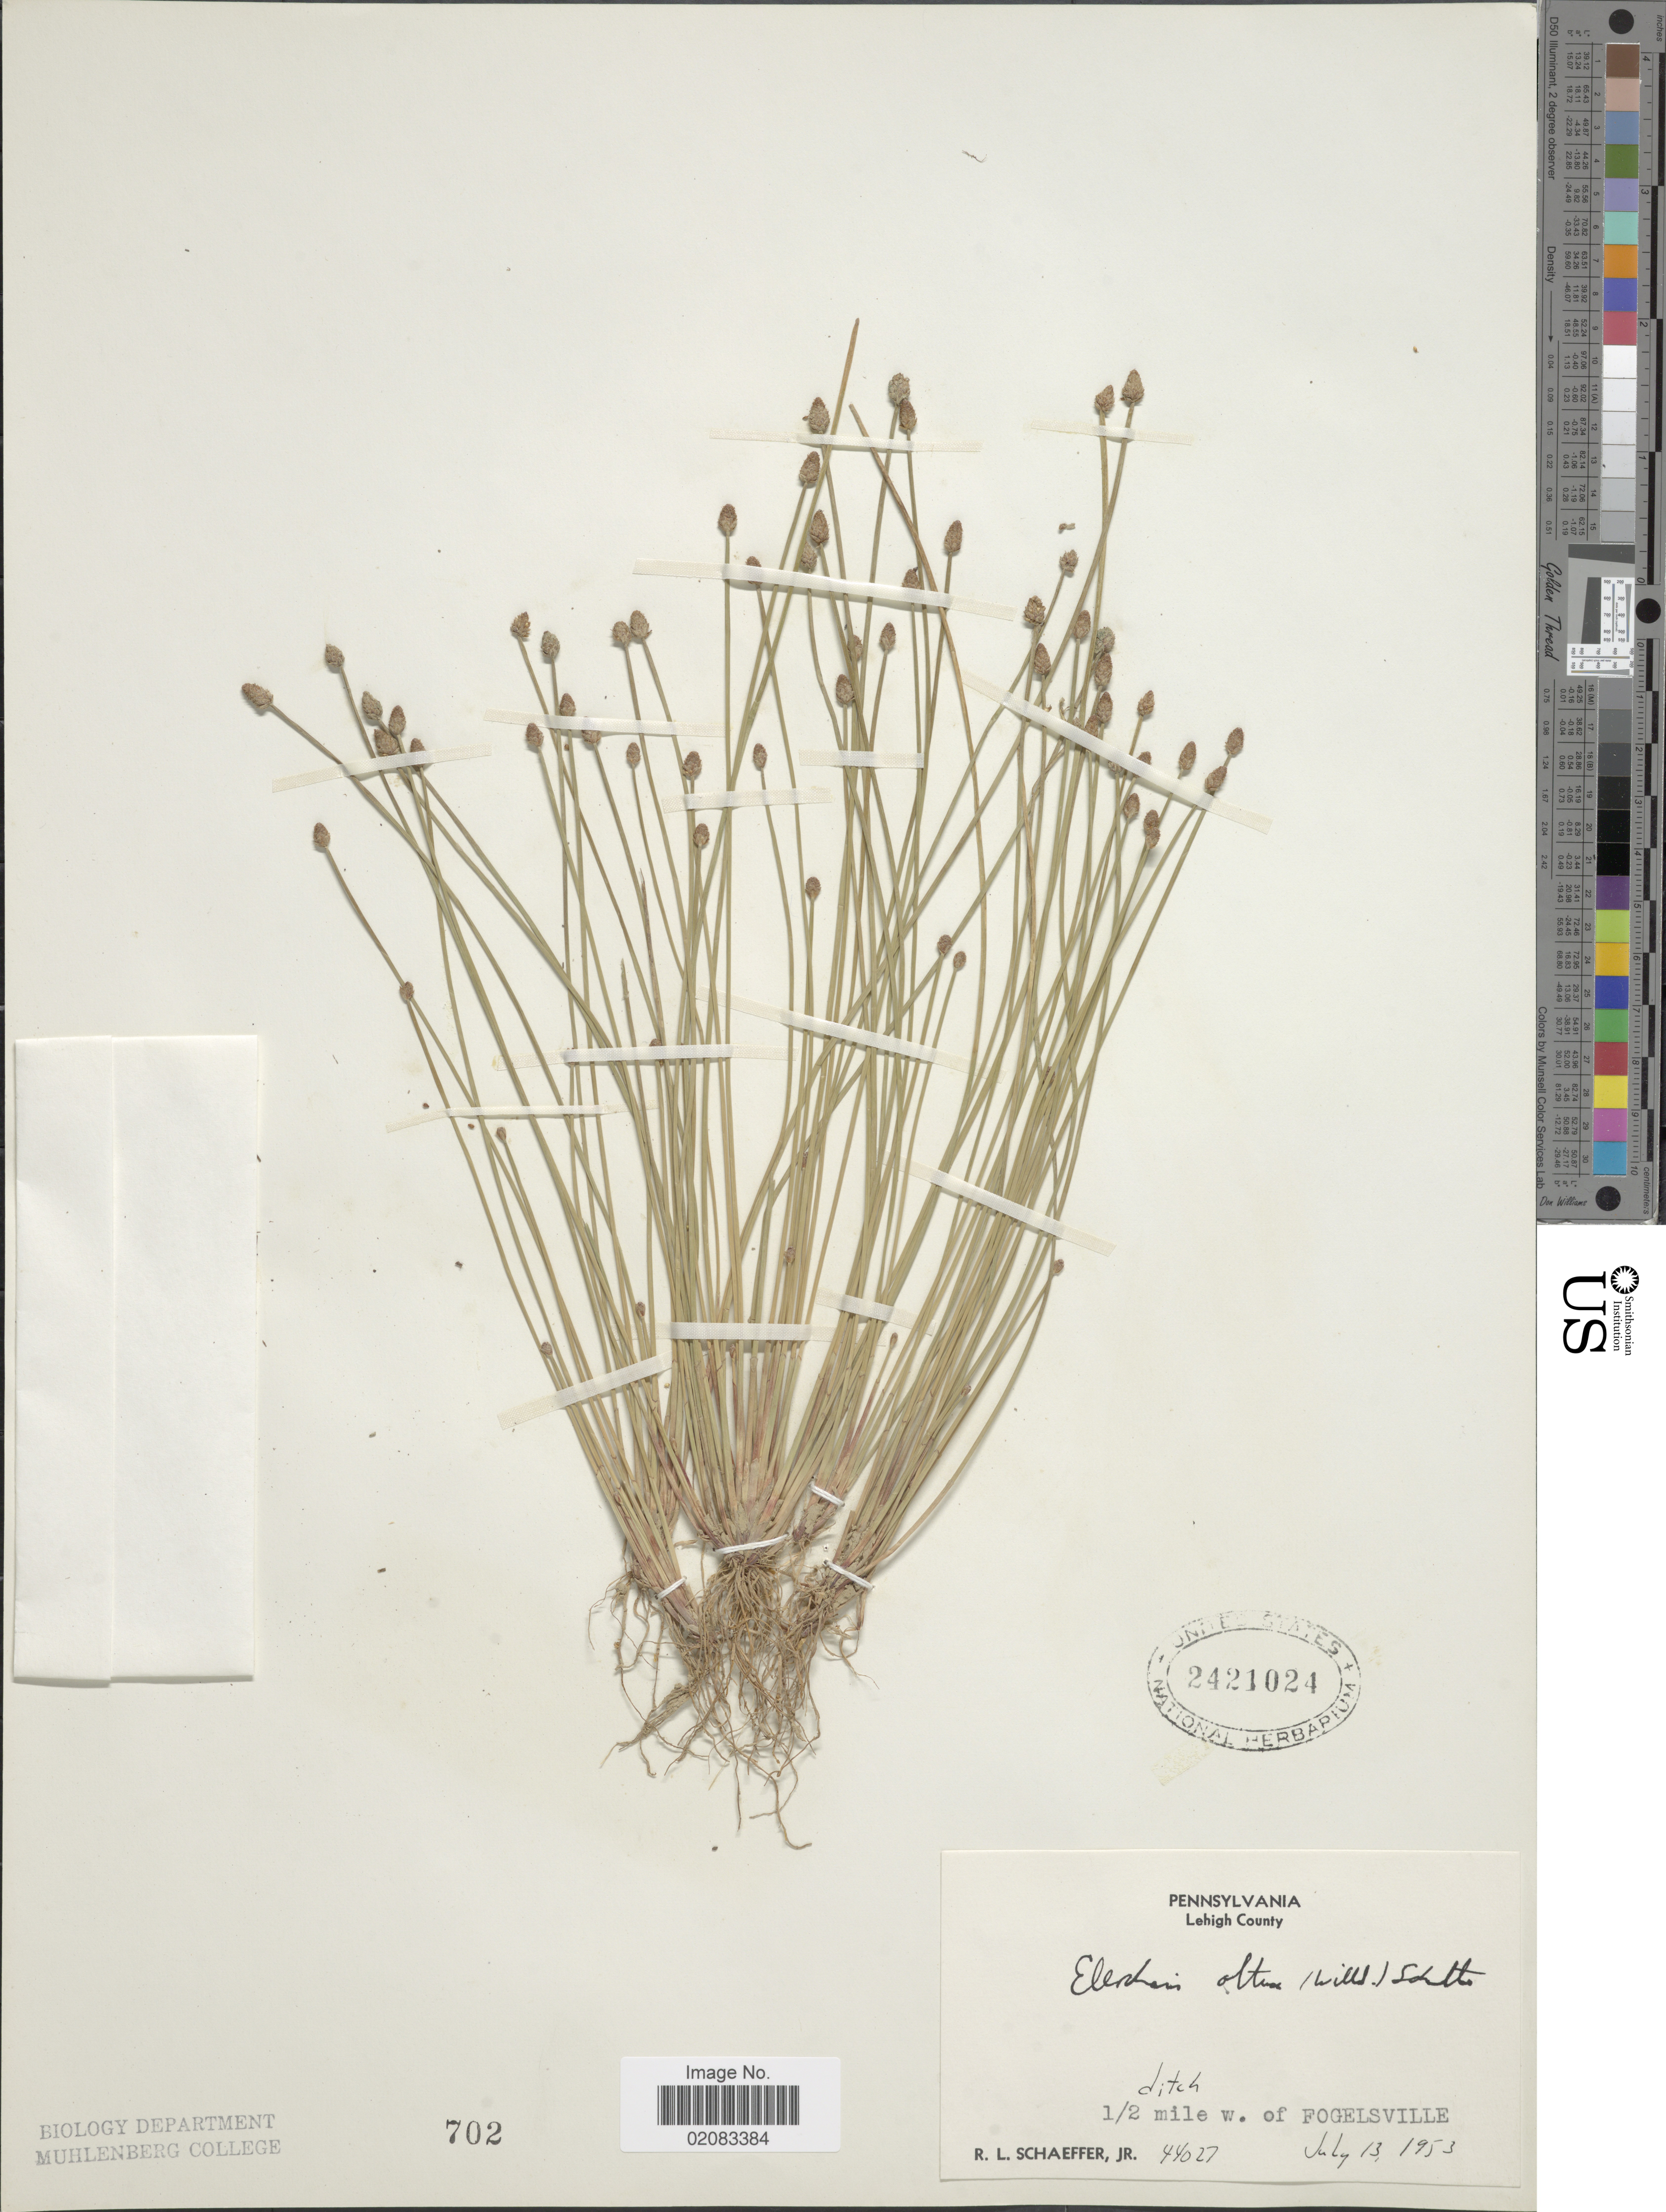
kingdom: Plantae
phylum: Tracheophyta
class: Liliopsida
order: Poales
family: Cyperaceae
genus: Eleocharis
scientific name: Eleocharis obtusa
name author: (Willd.) Schult.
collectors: R. L. Schaeffer Jr.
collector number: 44027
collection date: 1953-07-13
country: United States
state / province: Pennsylvania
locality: Lehigh County, ditch, ½ mile w. of Fogelsville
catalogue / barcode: US 2421024